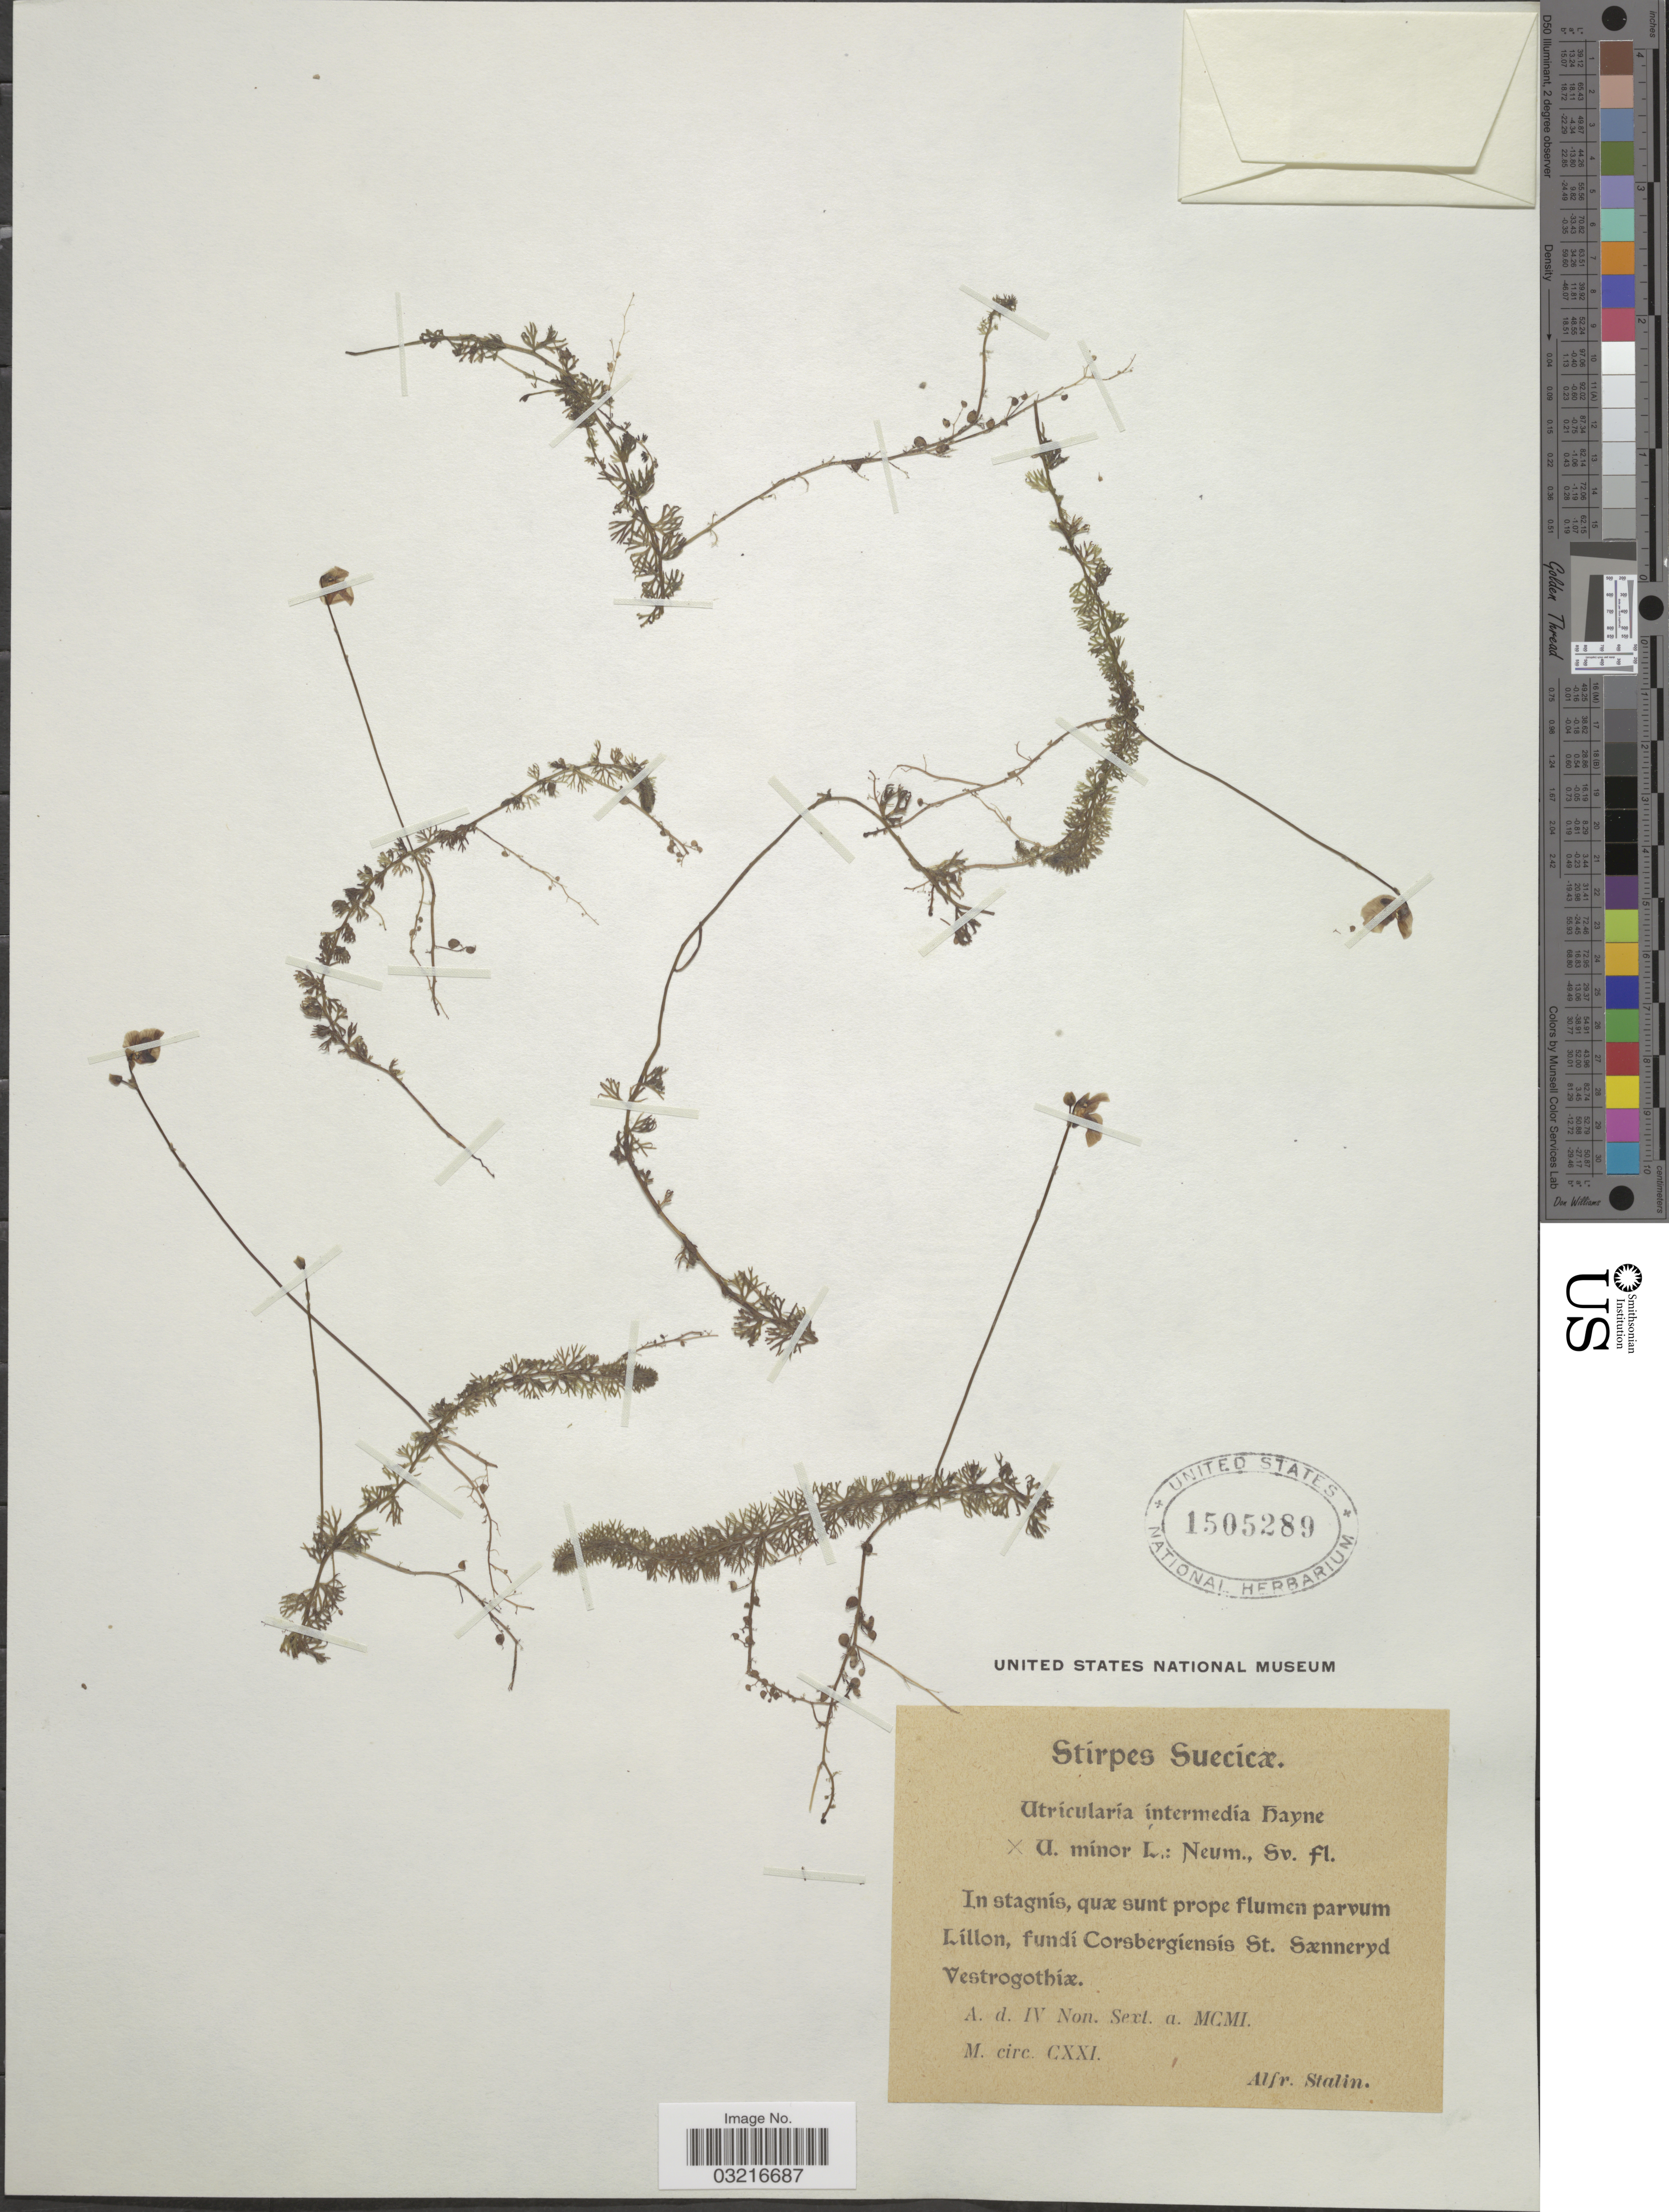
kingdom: Plantae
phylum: Tracheophyta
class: Magnoliopsida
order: Lamiales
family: Lentibulariaceae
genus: Utricularia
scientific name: Utricularia intermedia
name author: Hayne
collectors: A. Stalin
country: Sweden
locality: Stirpes Suecicæ. In stagnis, quæ sunt prope flumen parvum Lillon, fundi Corsbergiensis St. Sænneryd Vestrogothiæ.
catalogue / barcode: US 1505289